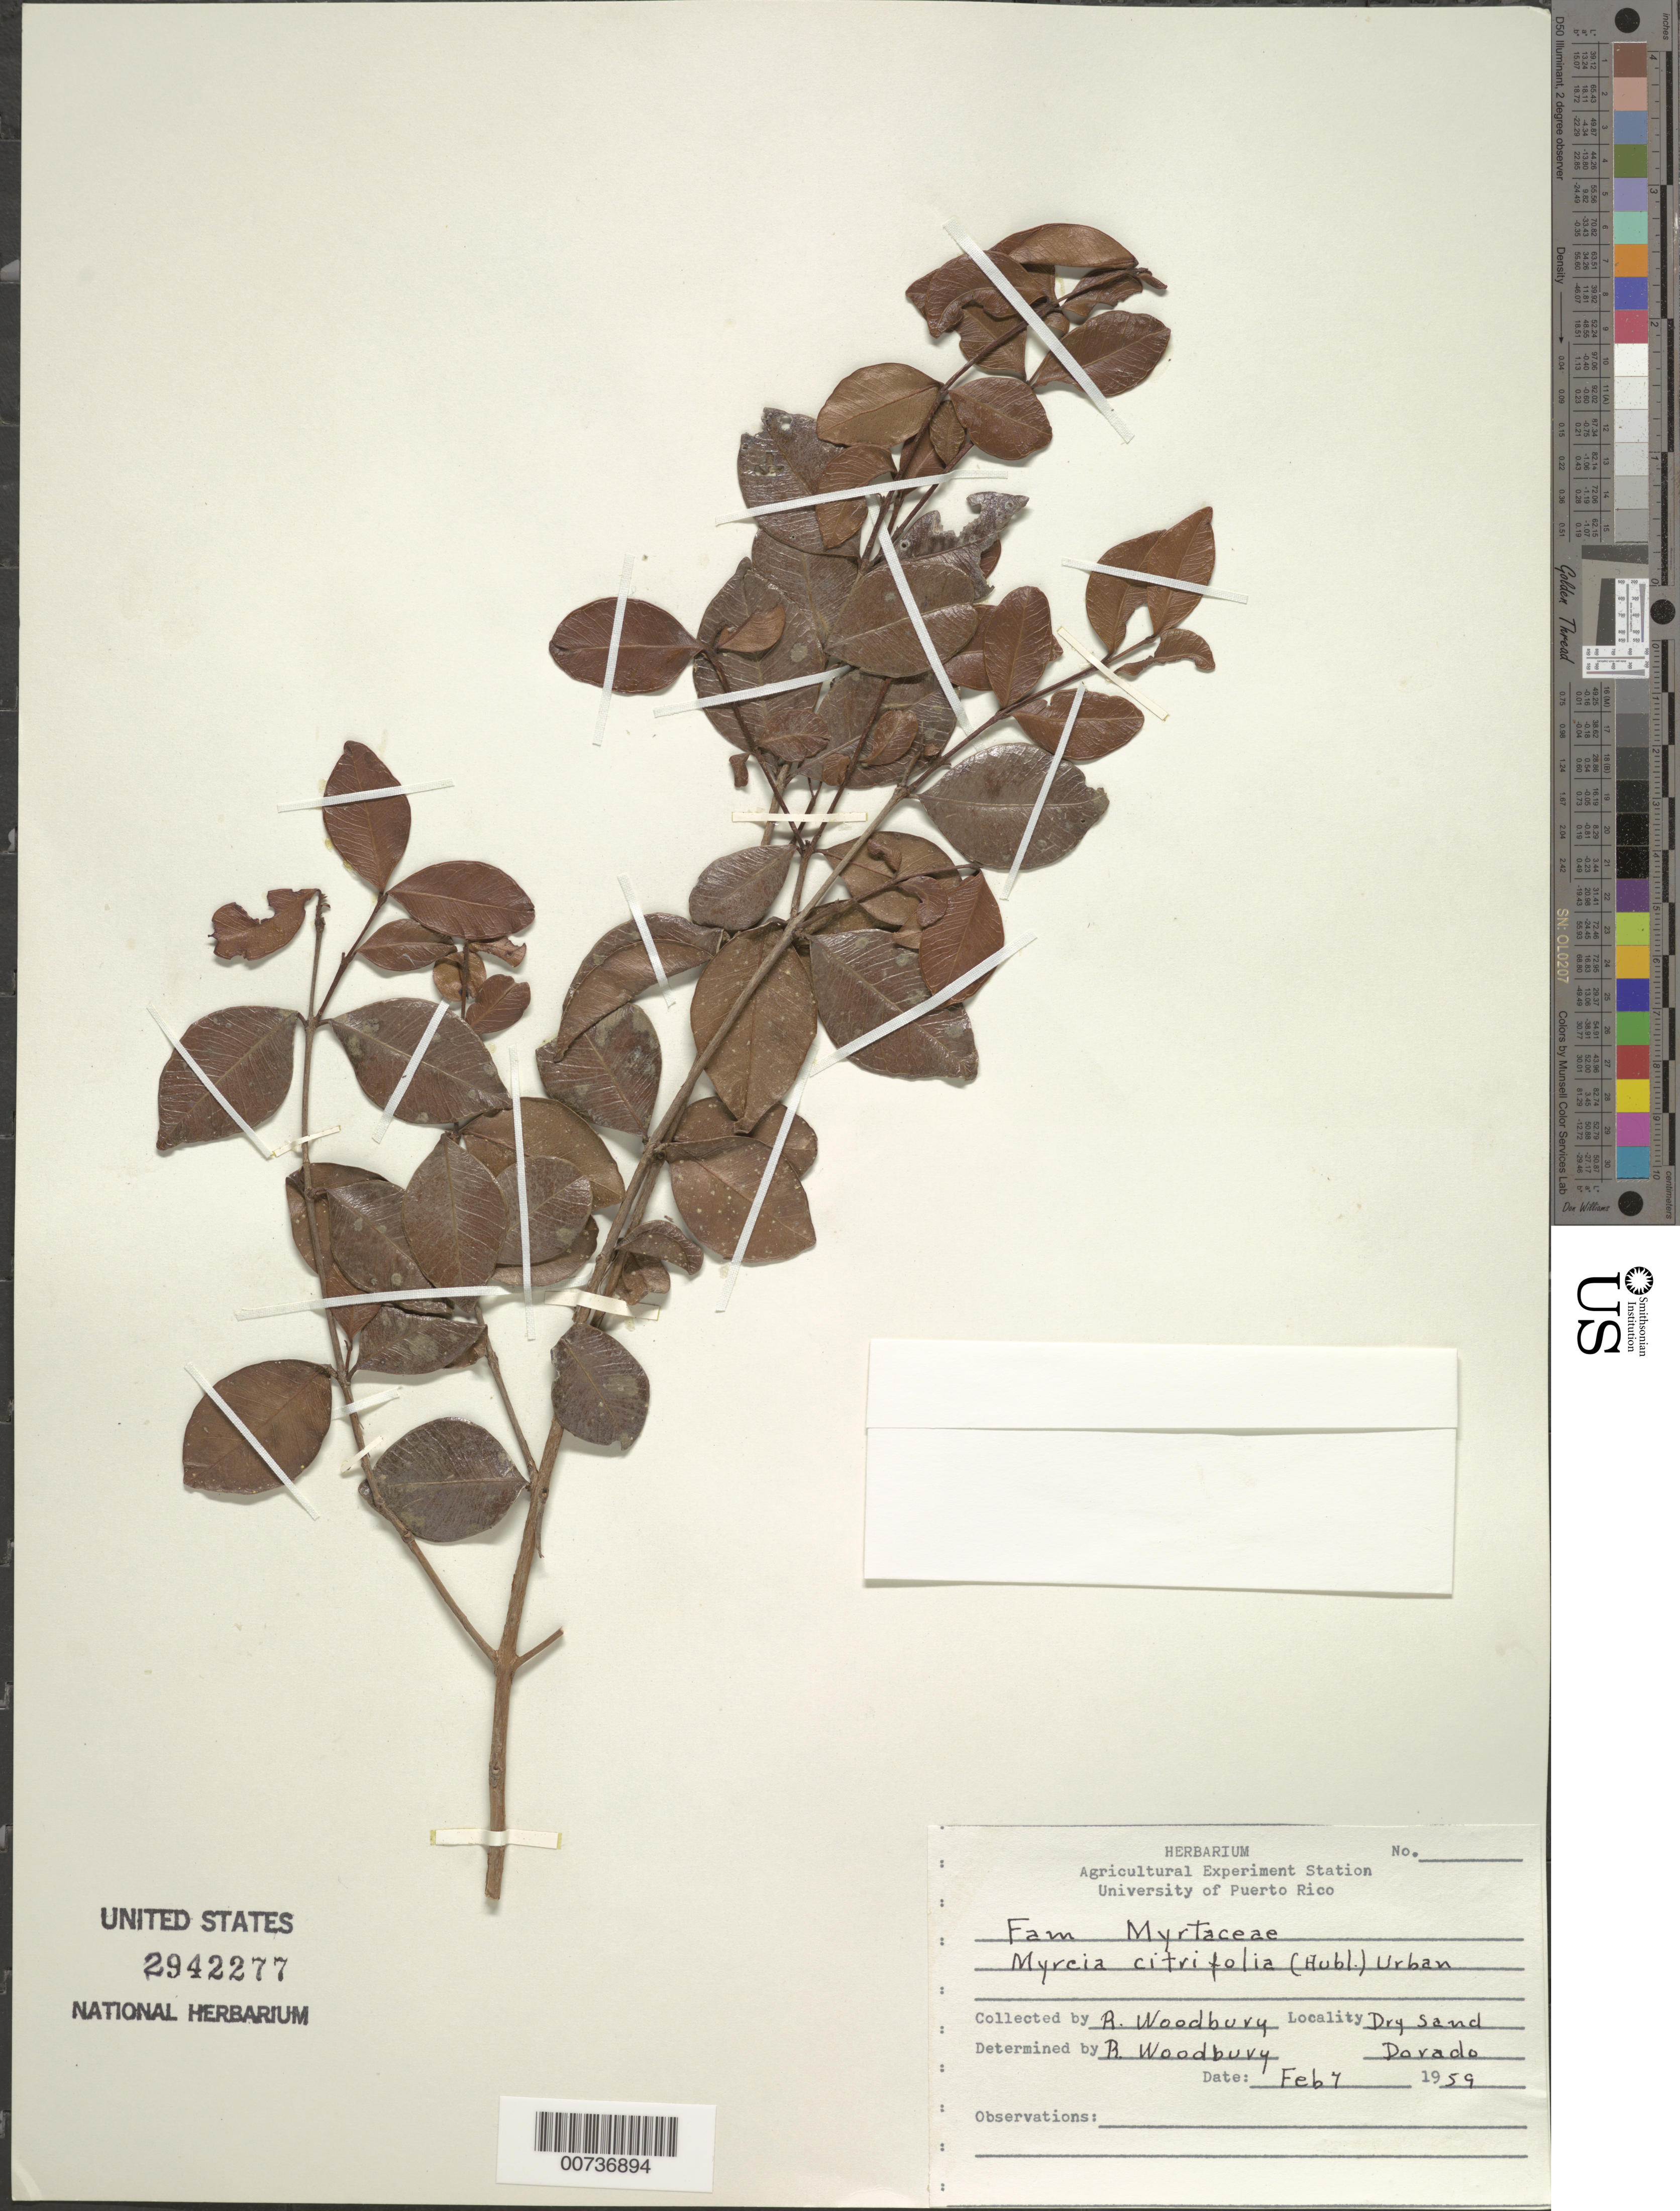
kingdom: Plantae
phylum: Tracheophyta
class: Magnoliopsida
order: Myrtales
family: Myrtaceae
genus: Myrcia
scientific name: Myrcia citrifolia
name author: (Aubl.) Urb.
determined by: Woodbury, R. O.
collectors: R. O. Woodbury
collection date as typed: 07 Feb 1959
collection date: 1959-02-07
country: Puerto Rico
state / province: Dorado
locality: Dorado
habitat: Dry sand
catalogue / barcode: US 2942277